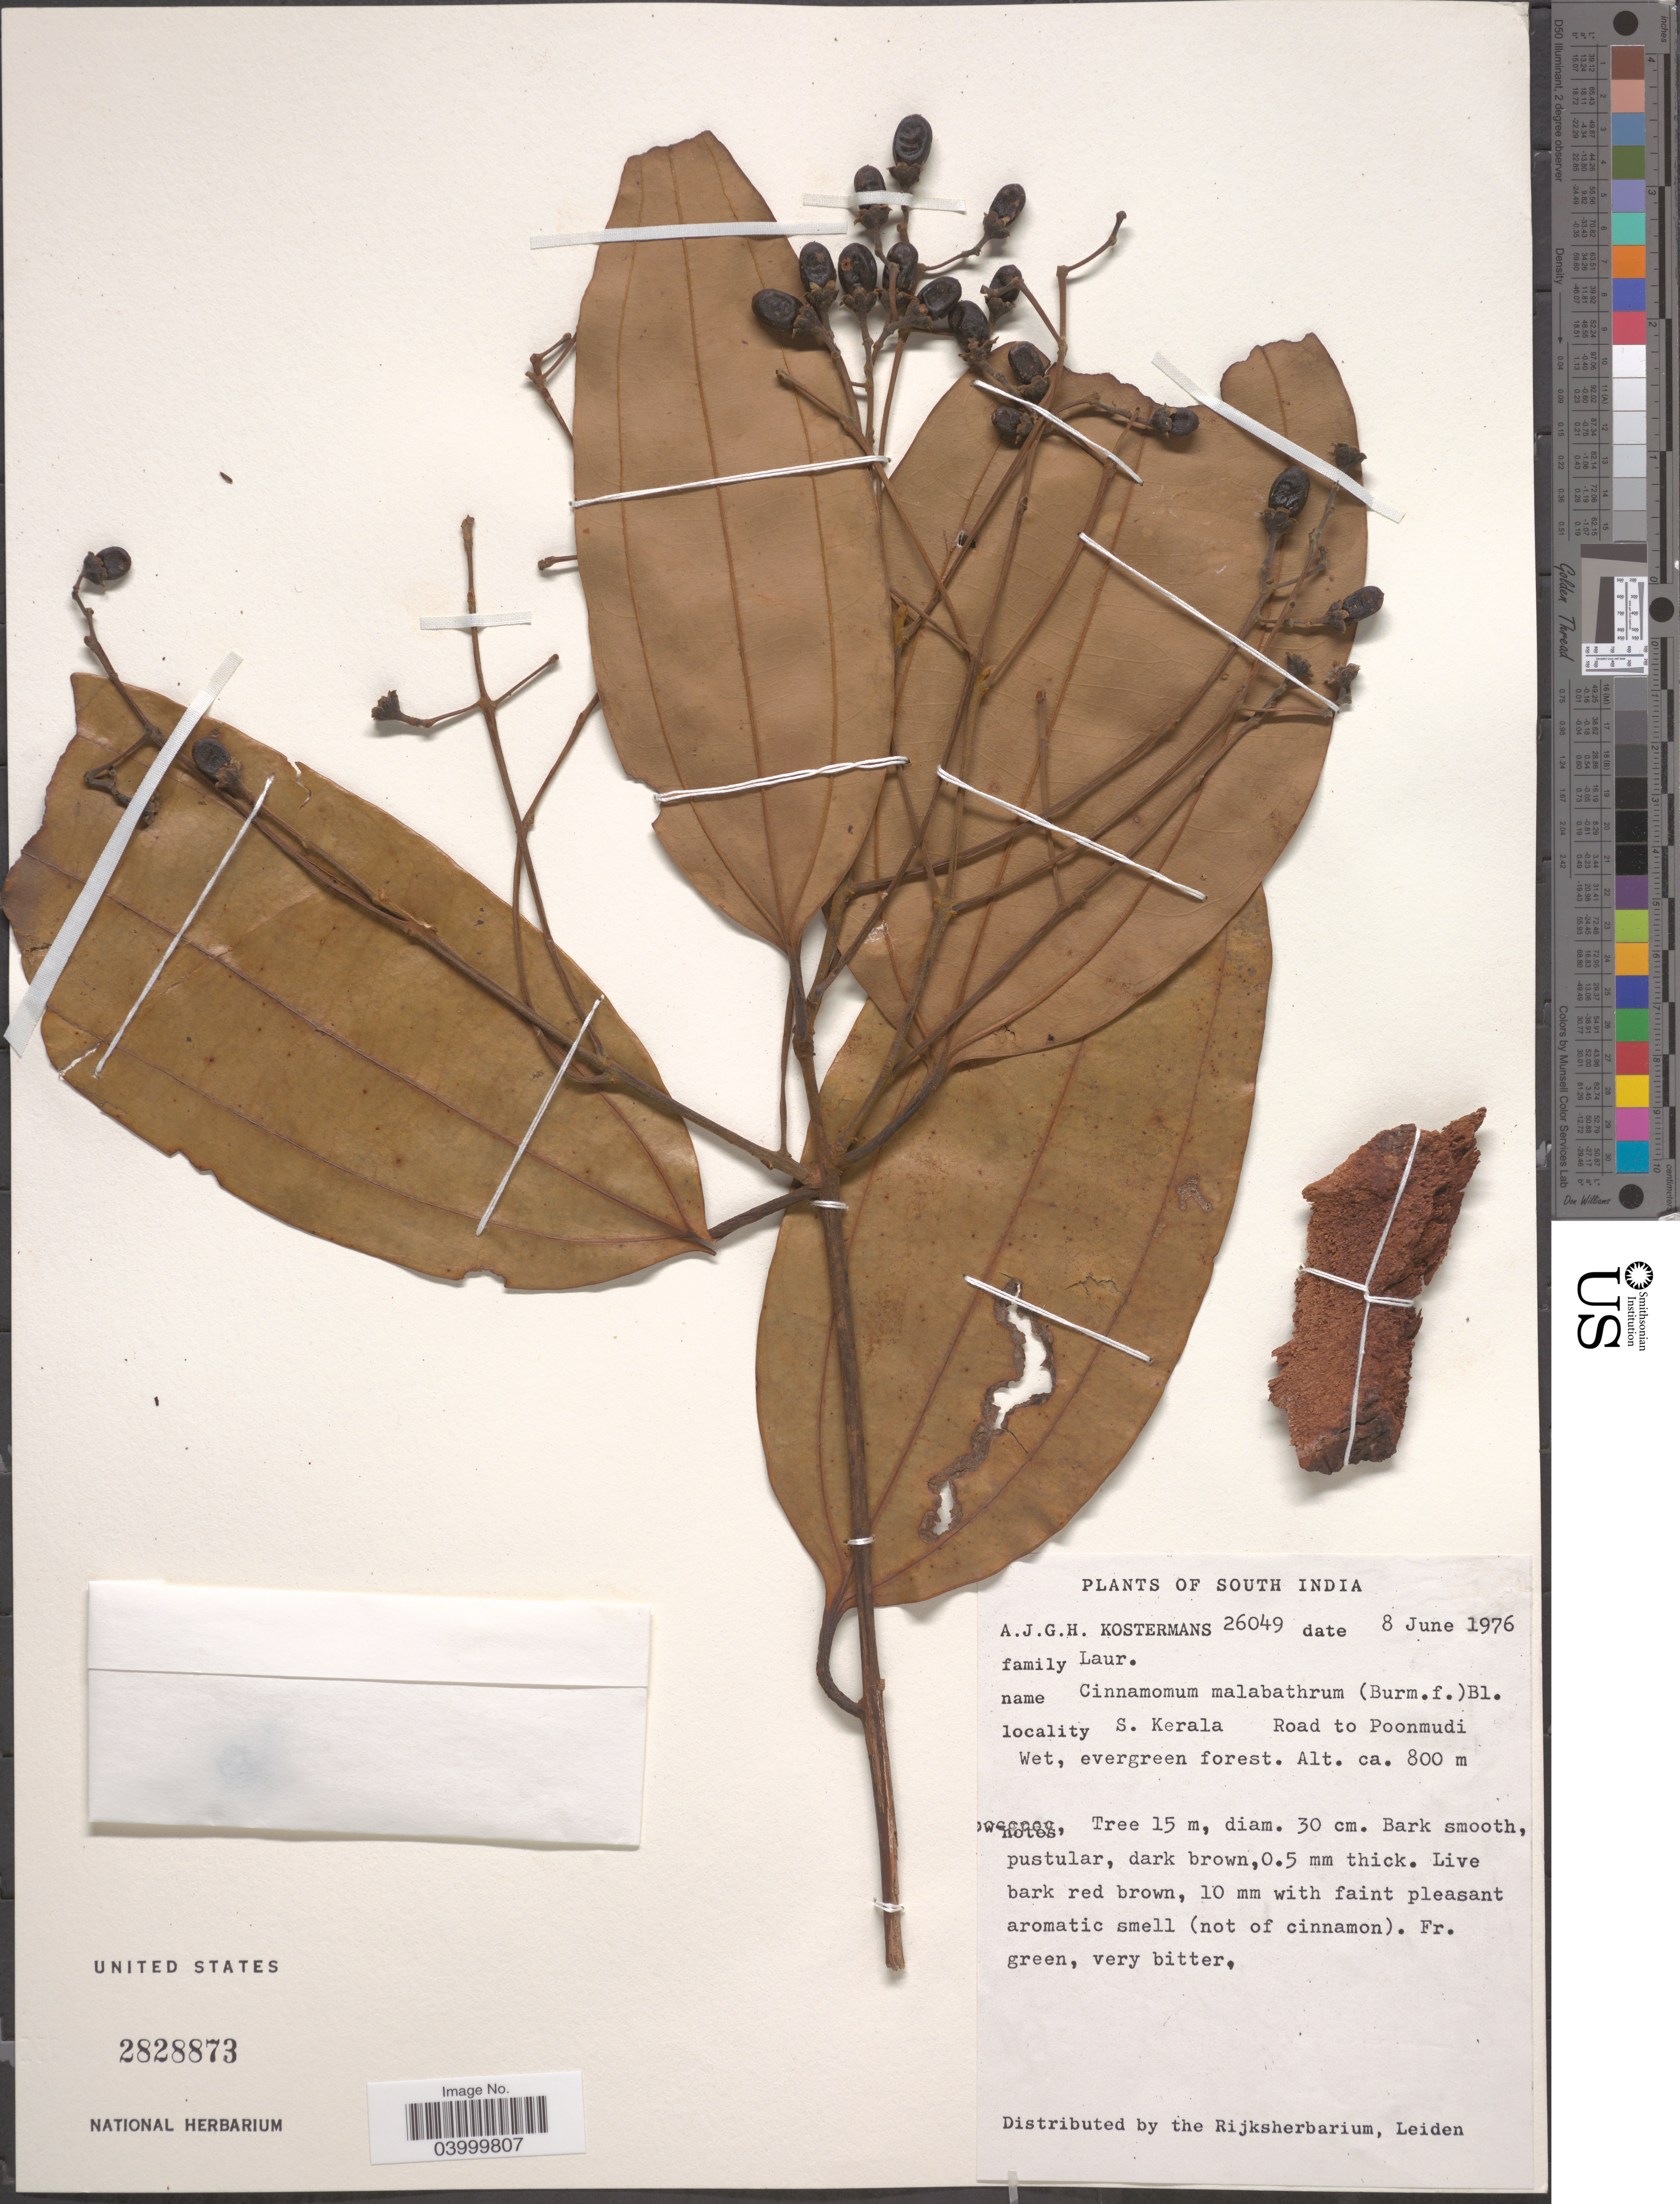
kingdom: Plantae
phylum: Tracheophyta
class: Magnoliopsida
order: Laurales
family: Lauraceae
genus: Cinnamomum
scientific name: Cinnamomum malabathrum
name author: (Lam.) J. Presl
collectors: A. J. G. Kostermans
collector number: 26049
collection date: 1976-06-08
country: India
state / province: Kerala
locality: South India. S. Kerala. Road to Poonmudi.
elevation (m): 800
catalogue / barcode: US 2828873